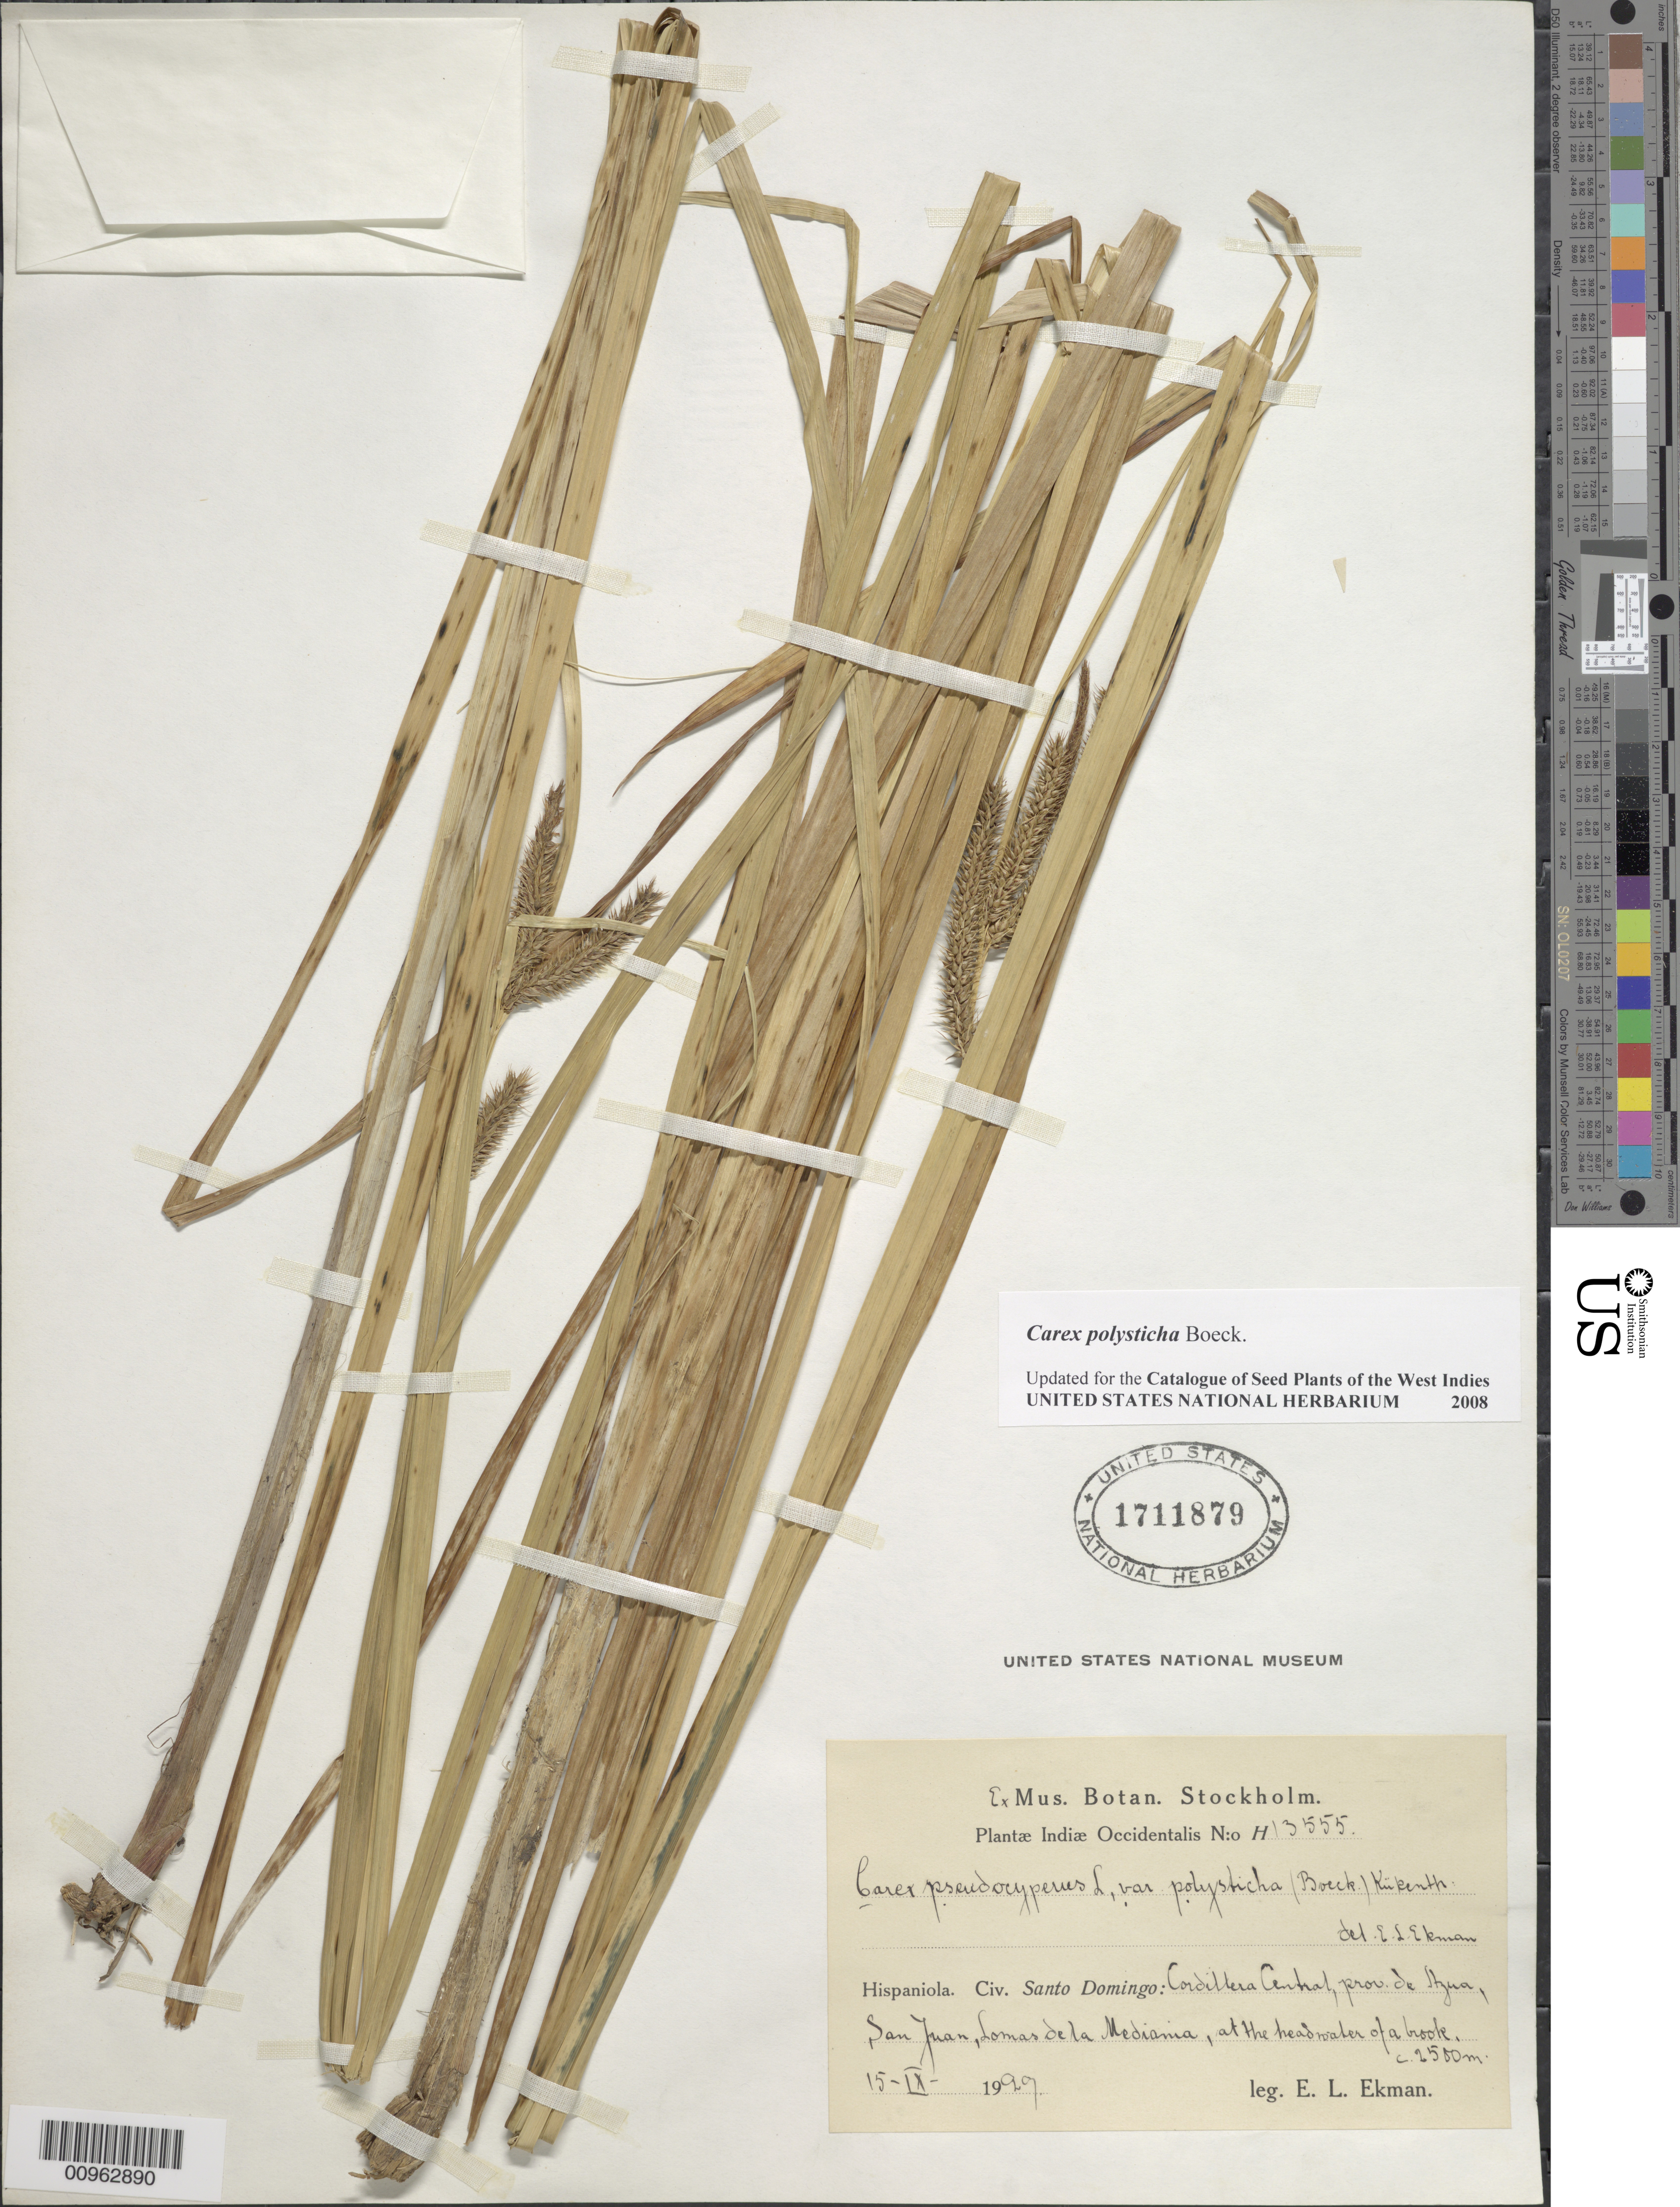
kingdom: Plantae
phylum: Tracheophyta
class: Liliopsida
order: Poales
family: Cyperaceae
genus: Carex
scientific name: Carex polysticha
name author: Boeckeler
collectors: E. L. Ekman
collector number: H 13555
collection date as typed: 15 Sep 1929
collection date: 1929-09-15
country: Dominican Republic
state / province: Azua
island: Hispaniola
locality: Cordillera Central, San Juan, Lomas del Medianía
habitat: At the headwater of a brook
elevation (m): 2500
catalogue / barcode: US 1711879